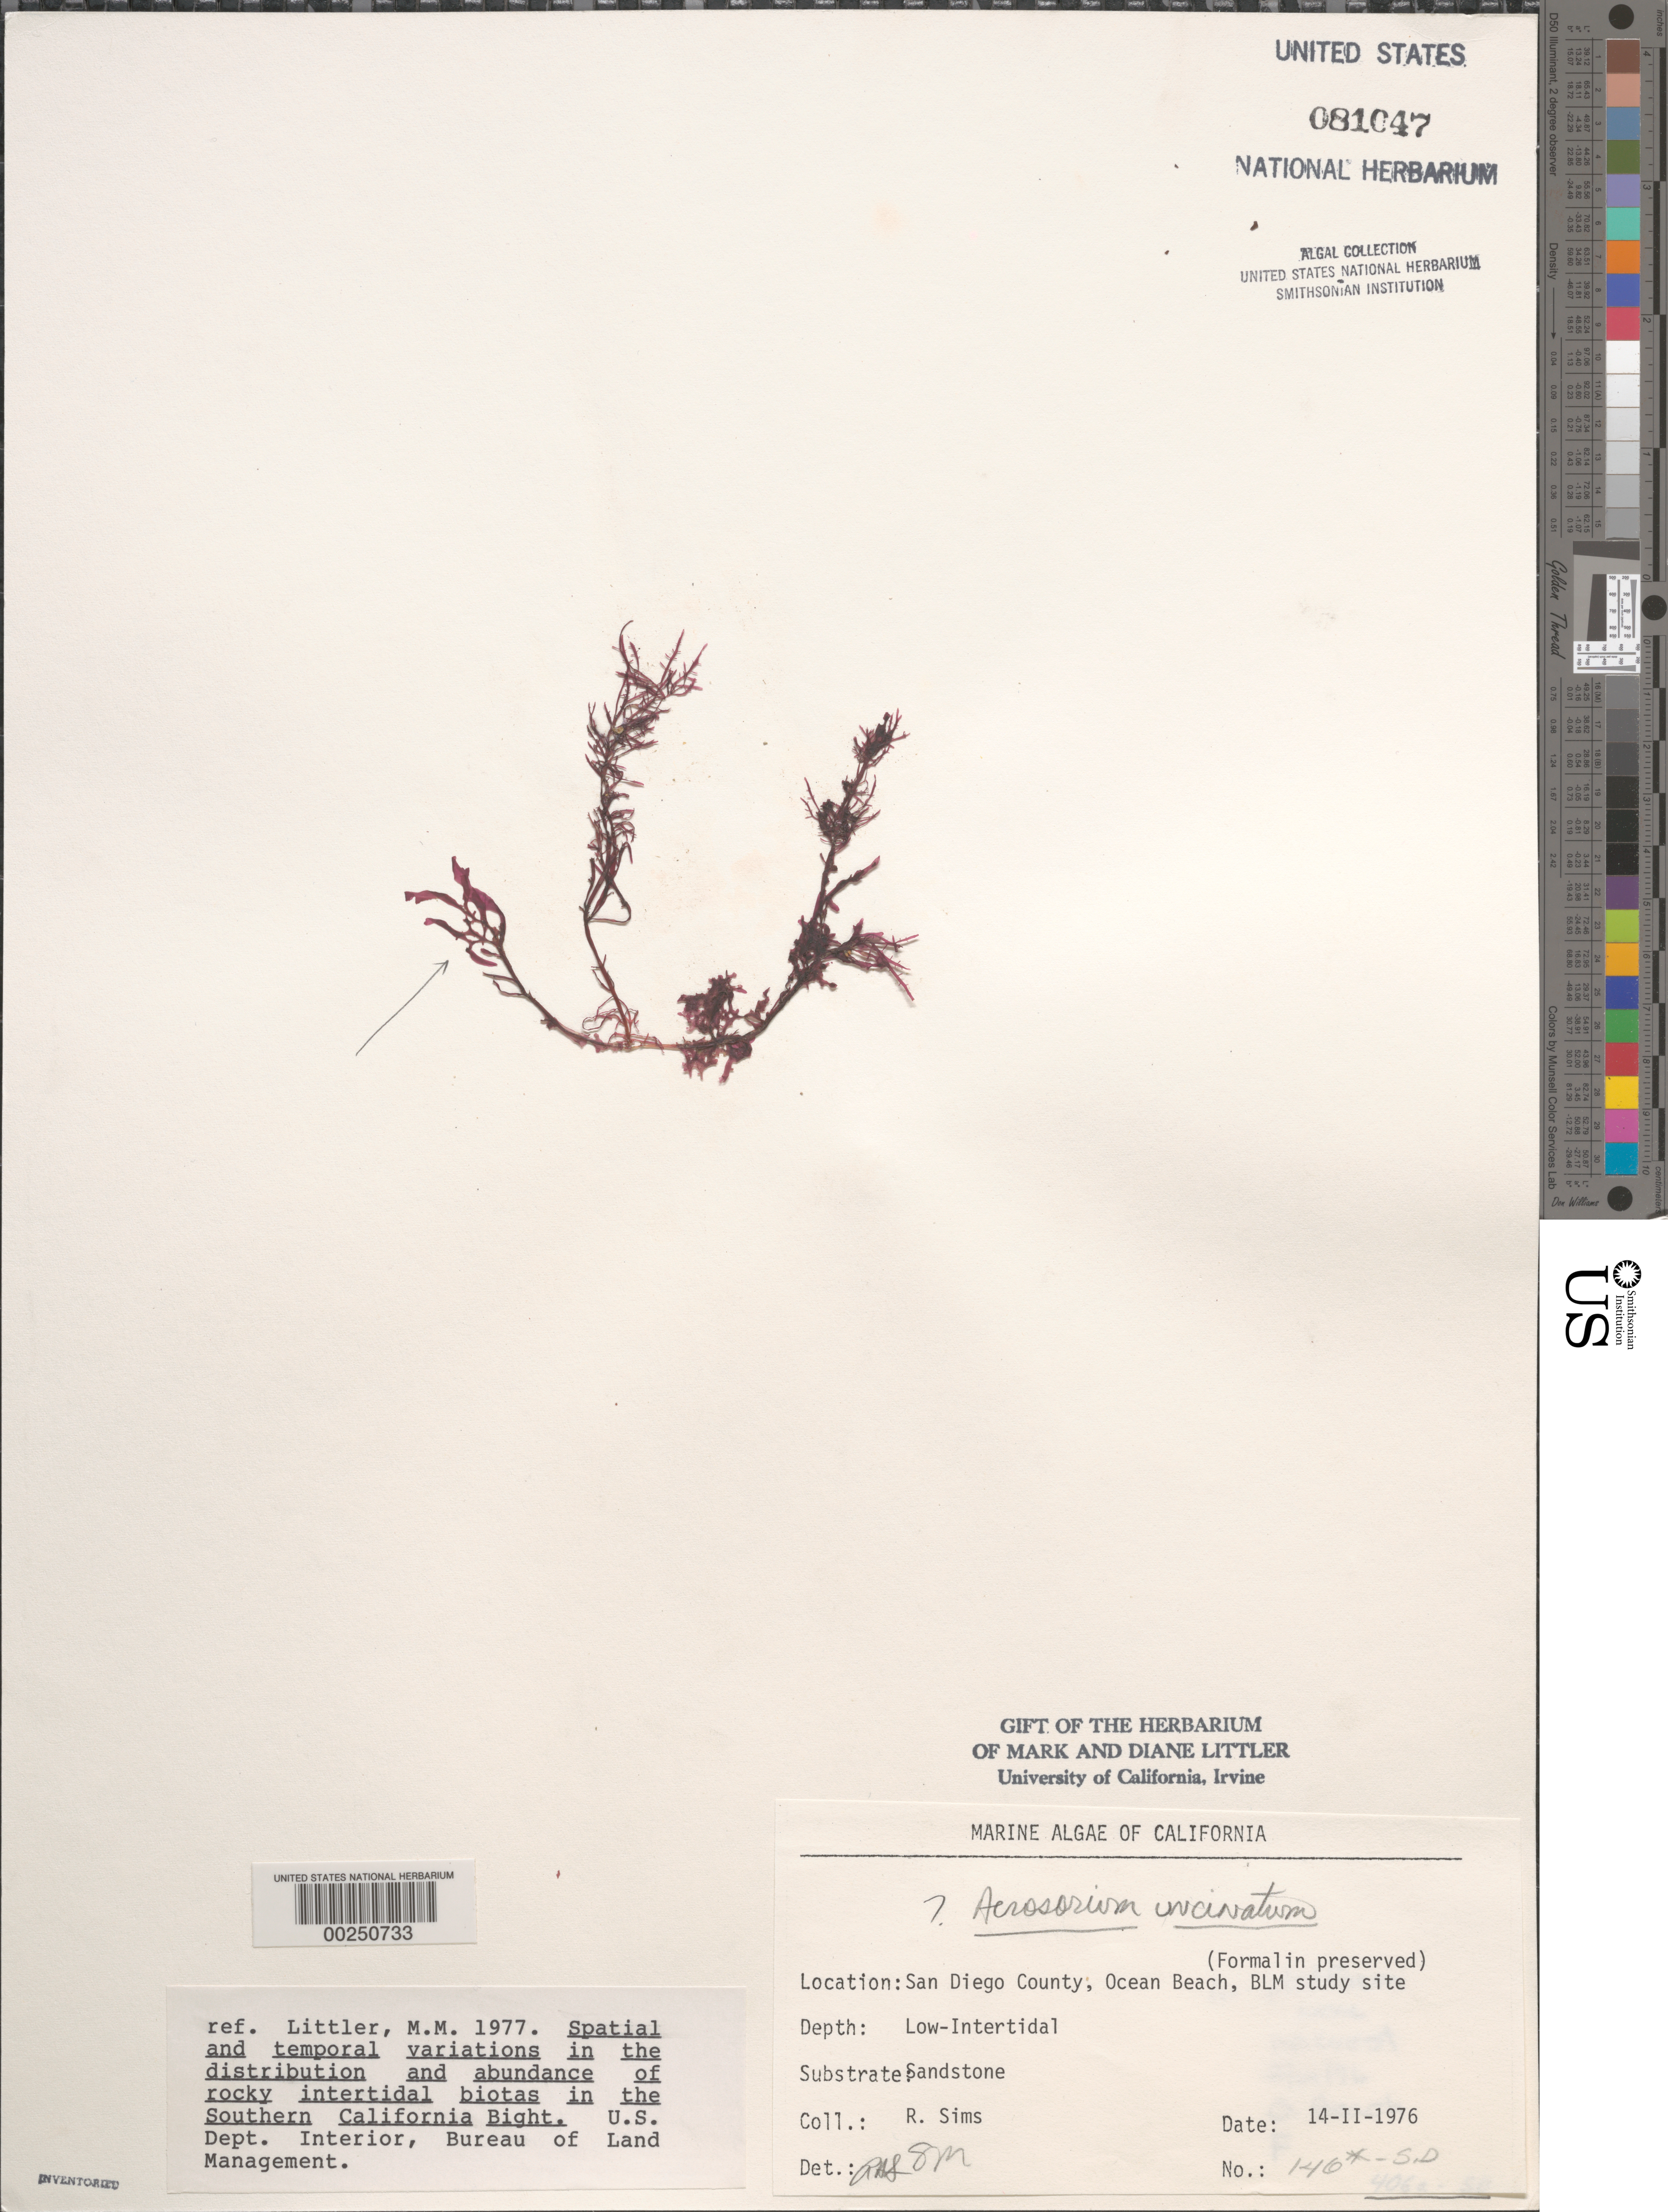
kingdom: Plantae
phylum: Rhodophyta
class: Florideophyceae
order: Ceramiales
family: Delesseriaceae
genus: Cryptopleura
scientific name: Cryptopleura ramosa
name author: (Huds.) L.M. Newton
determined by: Algae name updating Project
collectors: R. H. Sims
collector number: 146a-sd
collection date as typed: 14 Feb 1976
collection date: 1976-02-14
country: United States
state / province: California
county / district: San Diego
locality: End of Del Monte Street, Ocean Beach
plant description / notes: BLM-SOCALBIGHT Rocky Intertidal Survey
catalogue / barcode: US 81047